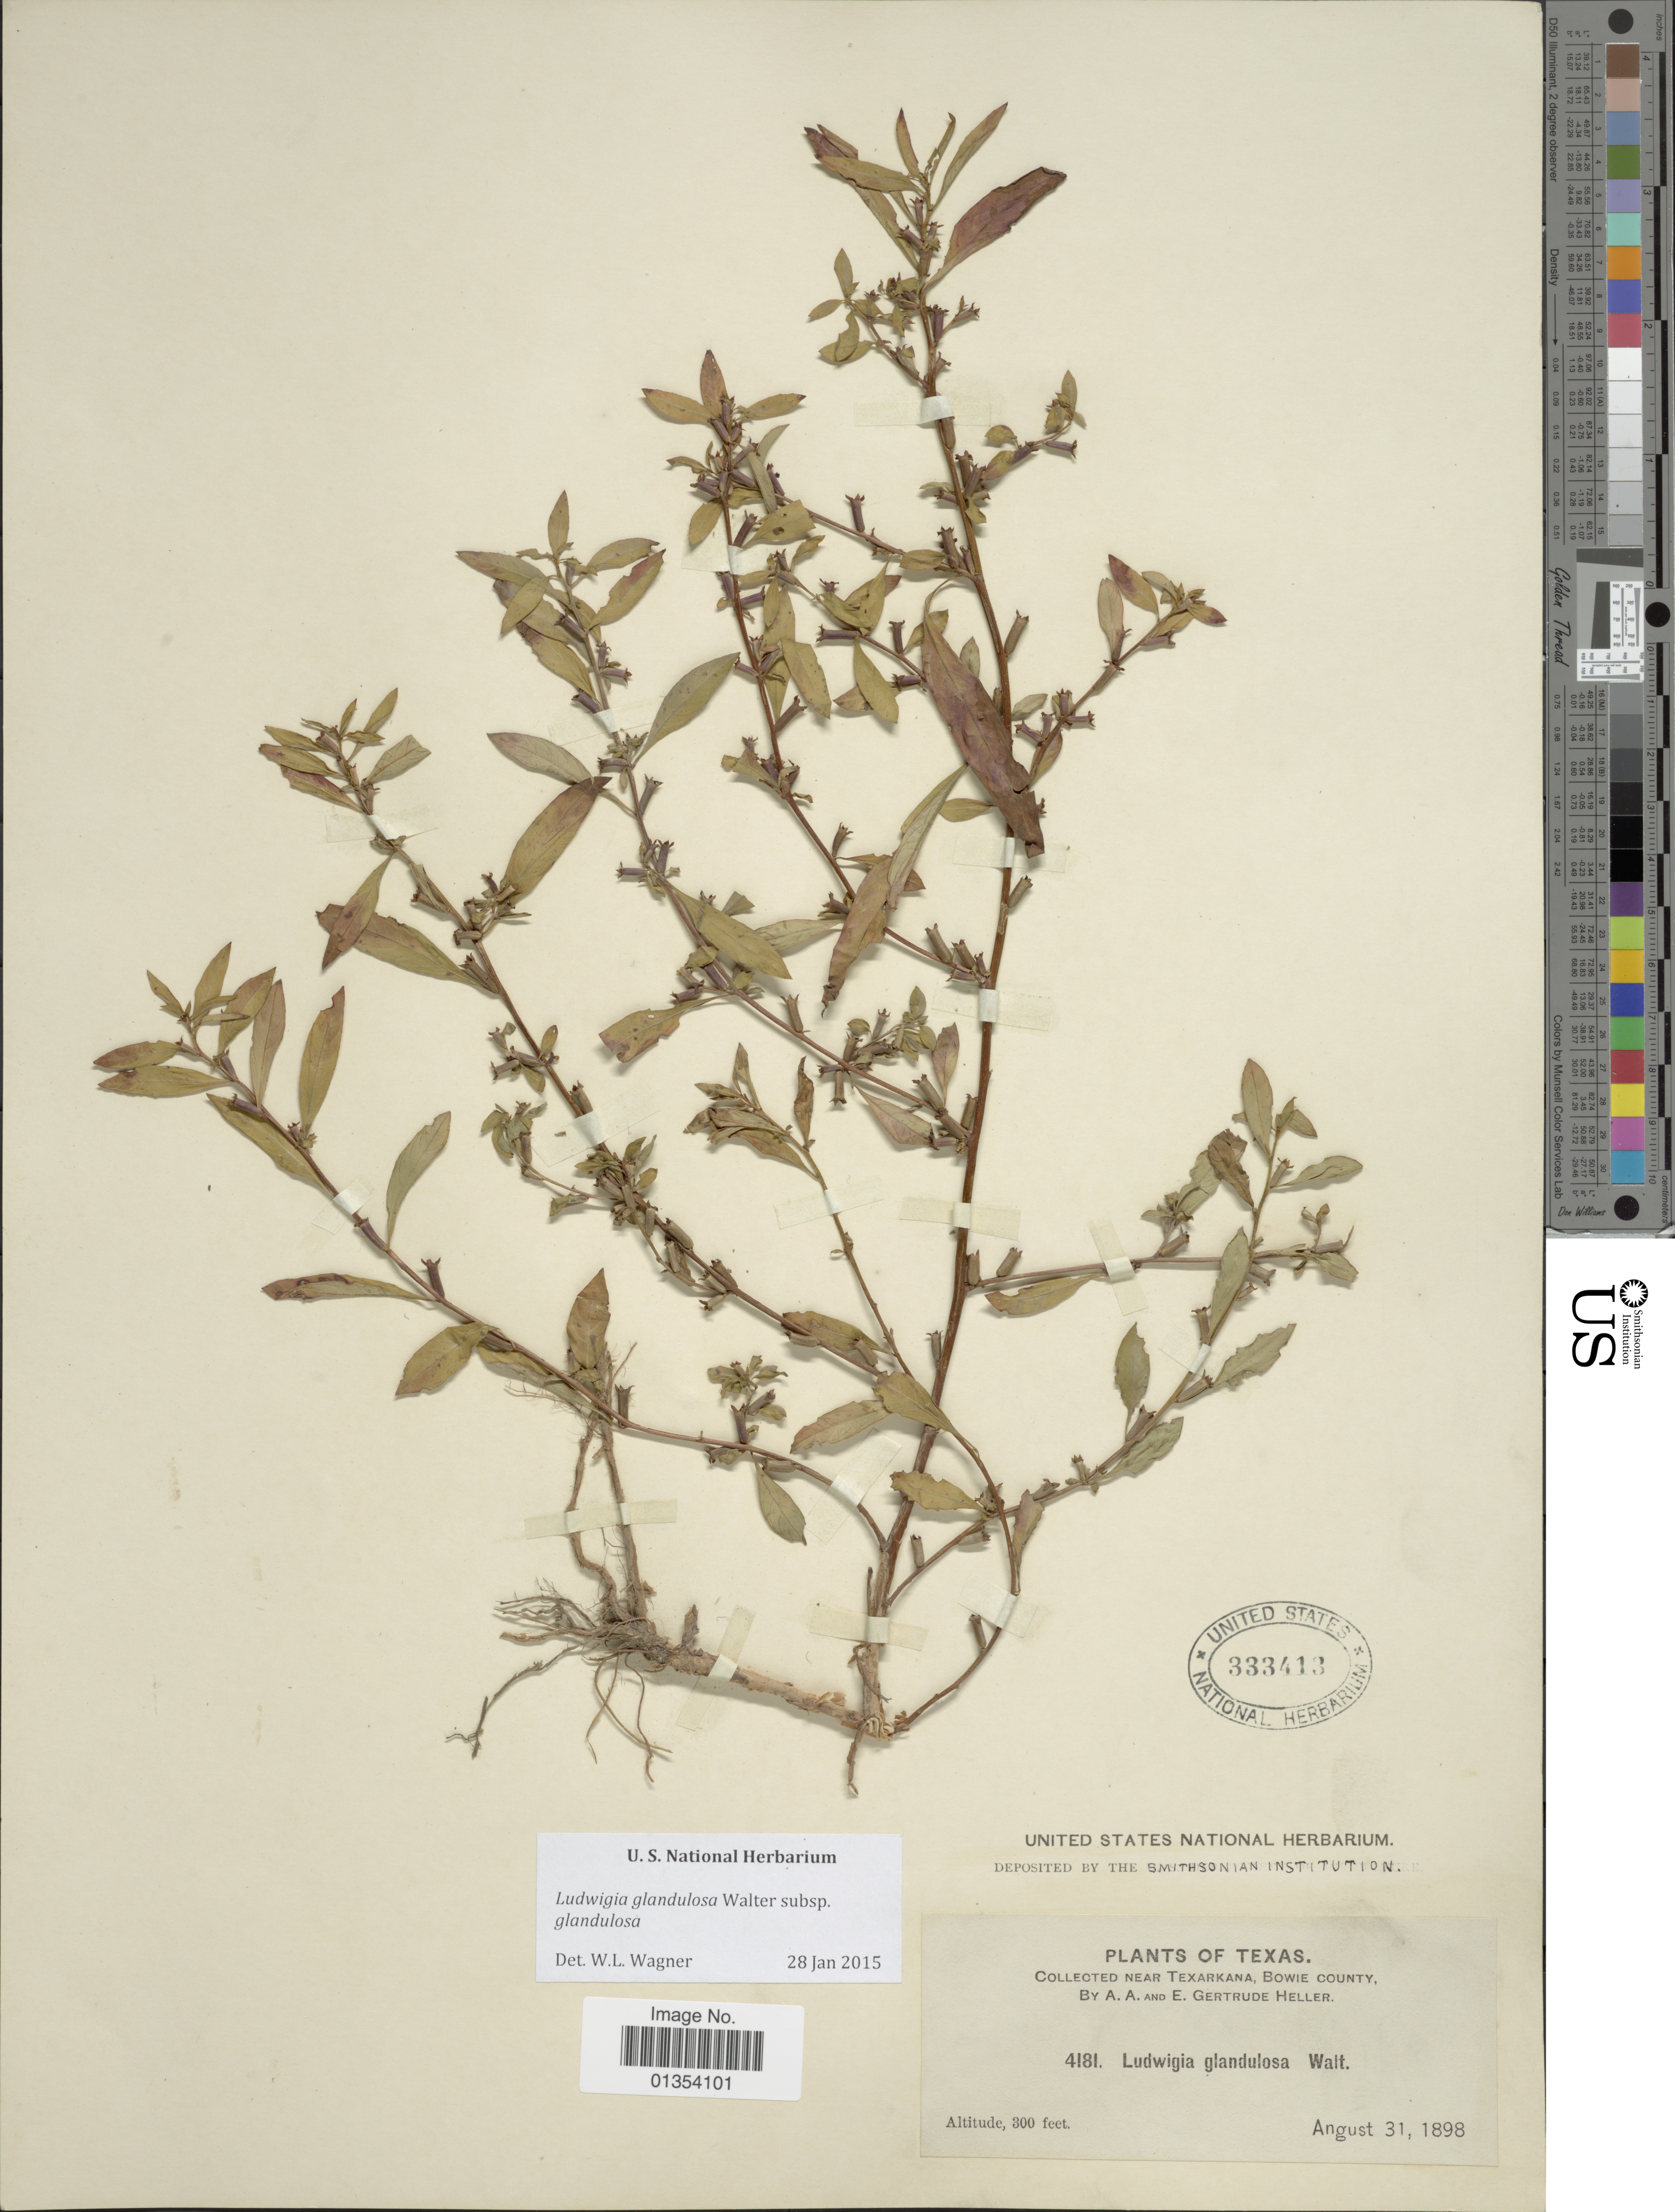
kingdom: Plantae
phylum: Tracheophyta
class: Magnoliopsida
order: Myrtales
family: Onagraceae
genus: Ludwigia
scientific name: Ludwigia glandulosa subsp. glandulosa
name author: Walter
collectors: A. A. Heller & E. Gertrude Heller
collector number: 4181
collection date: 1898-08-31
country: United States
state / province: Texas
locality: Near Texarkana, Bowie County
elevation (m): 91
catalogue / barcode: US 333413